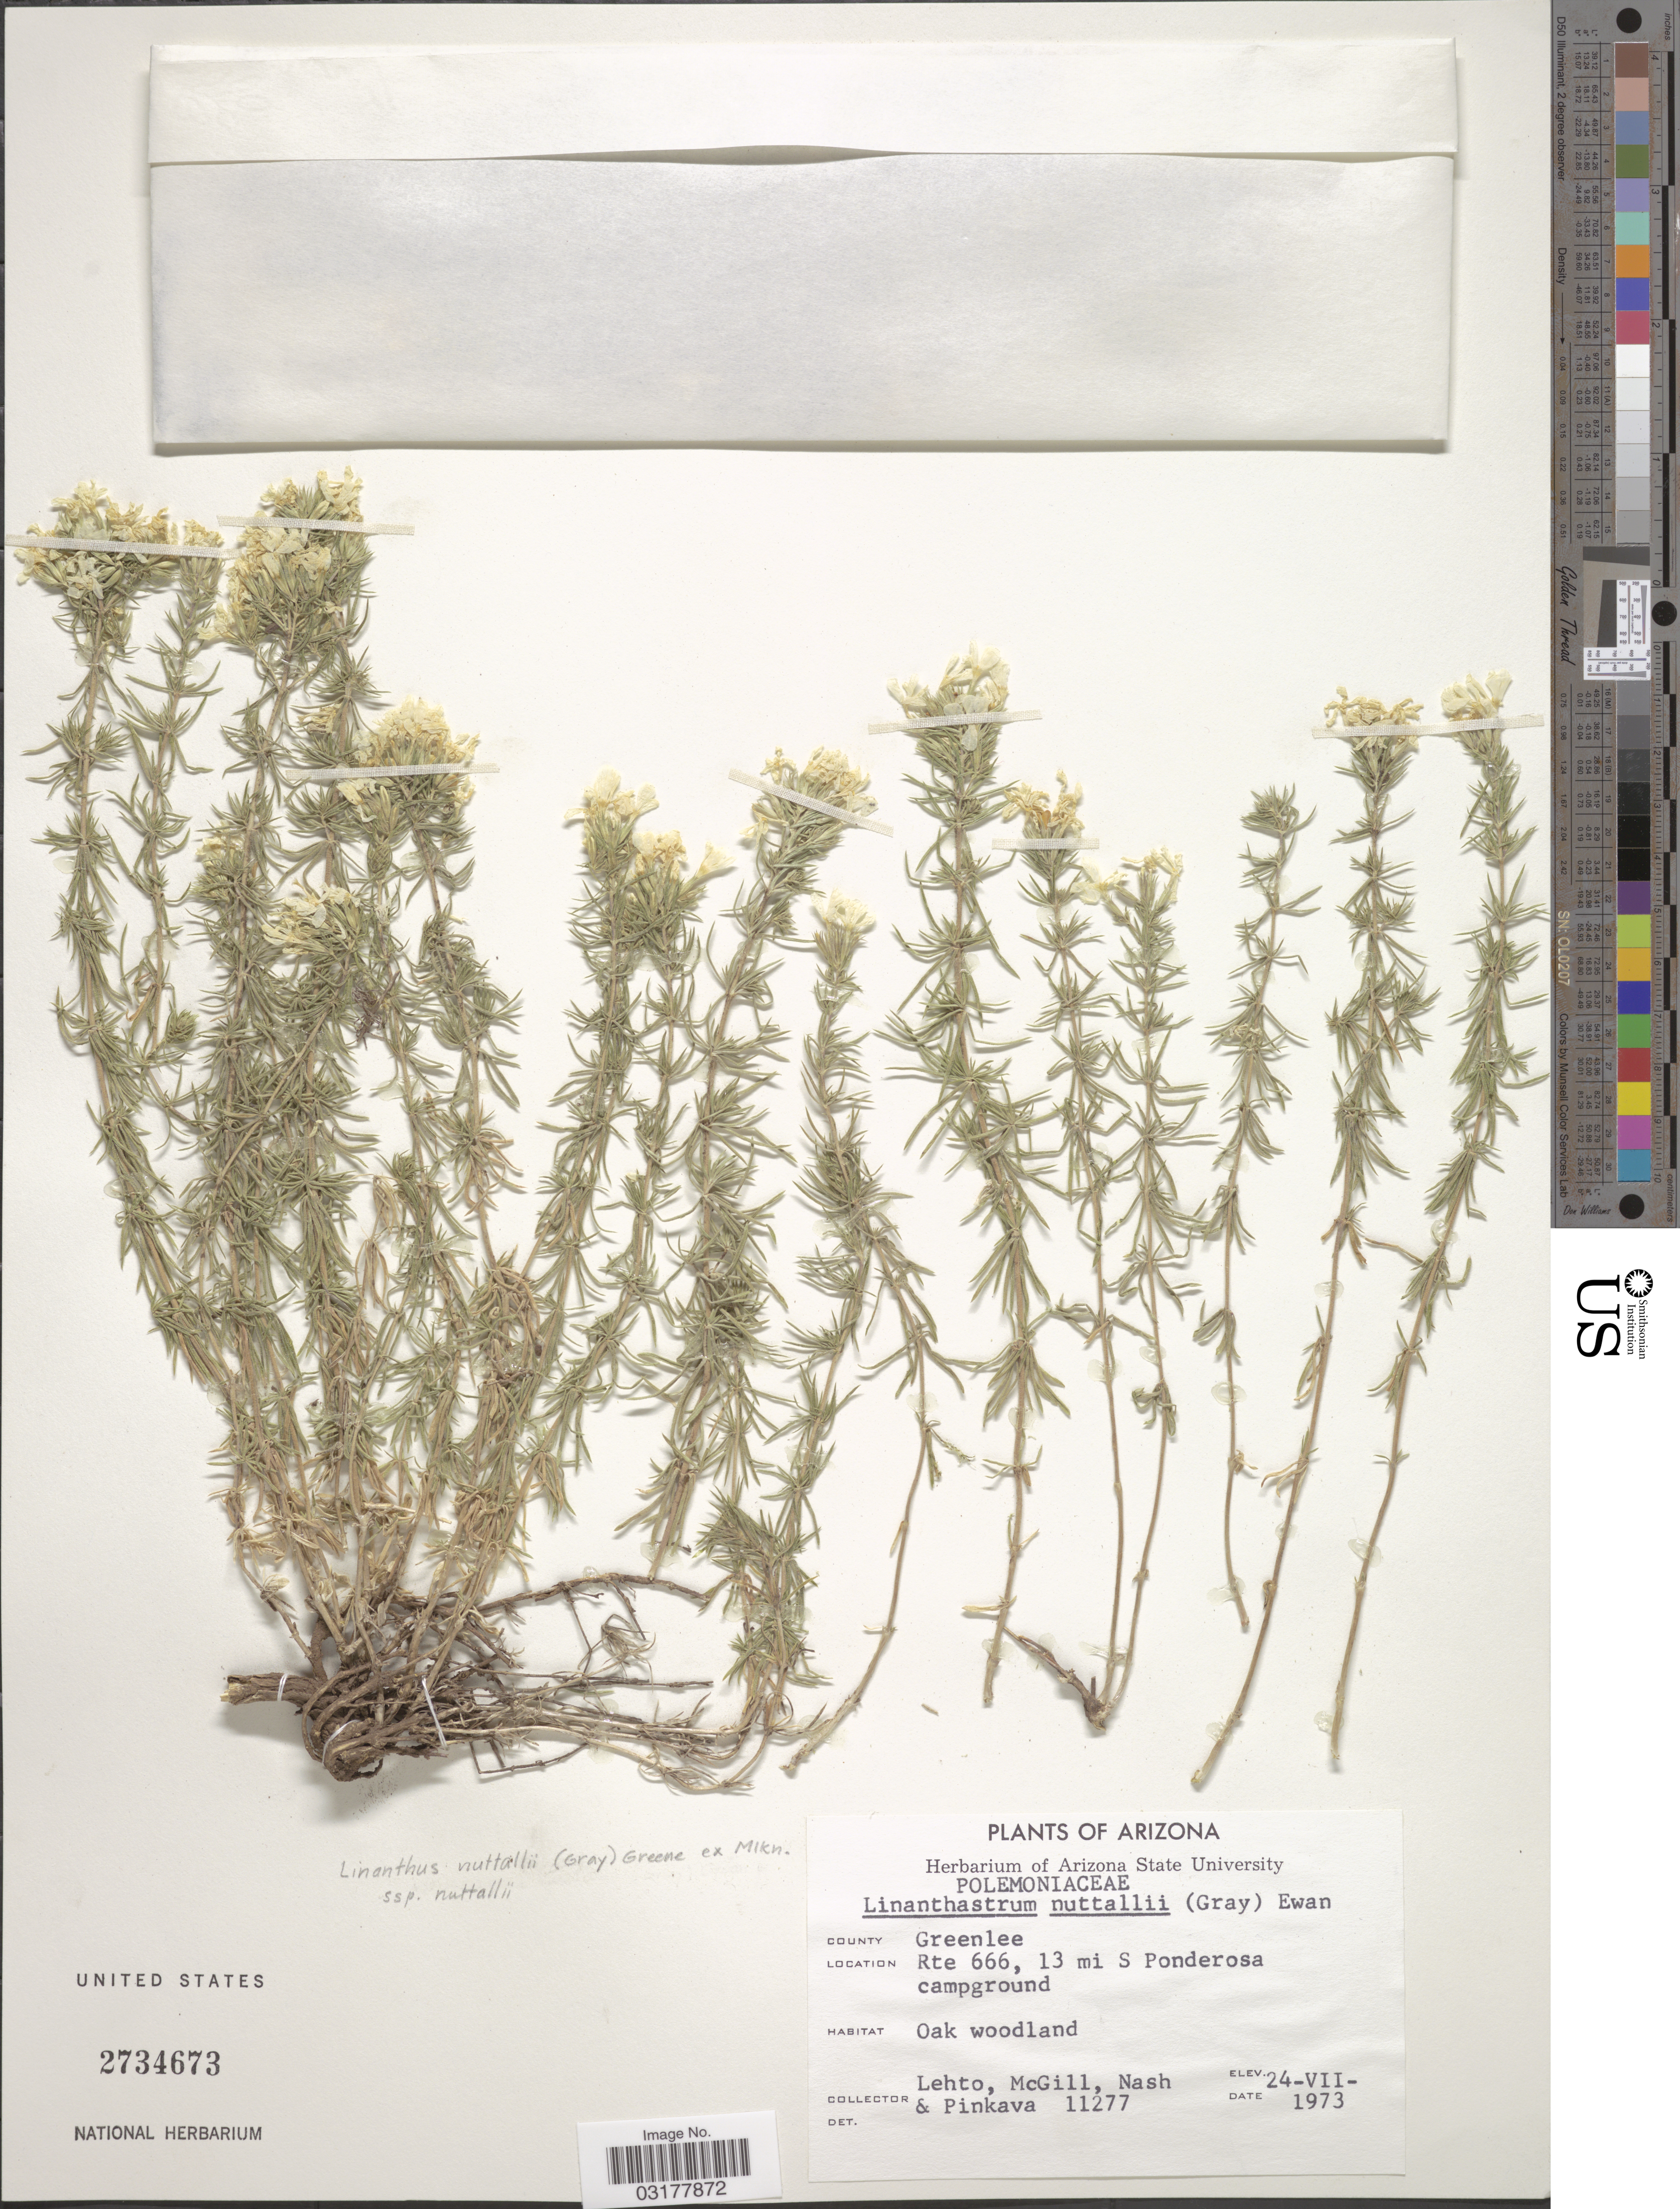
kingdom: Plantae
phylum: Tracheophyta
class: Magnoliopsida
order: Ericales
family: Polemoniaceae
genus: Leptosiphon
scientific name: Leptosiphon nuttallii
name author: (A. Gray) J.M. Porter & L.A. Johnson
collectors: -. Lehto, -. McGill, -- Nash & -. Pinkava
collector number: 11277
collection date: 1973-07-24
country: United States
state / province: Arizona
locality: County Greenlee. Rte 666, 13 mi S Ponderosa campground.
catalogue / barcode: US 2734673